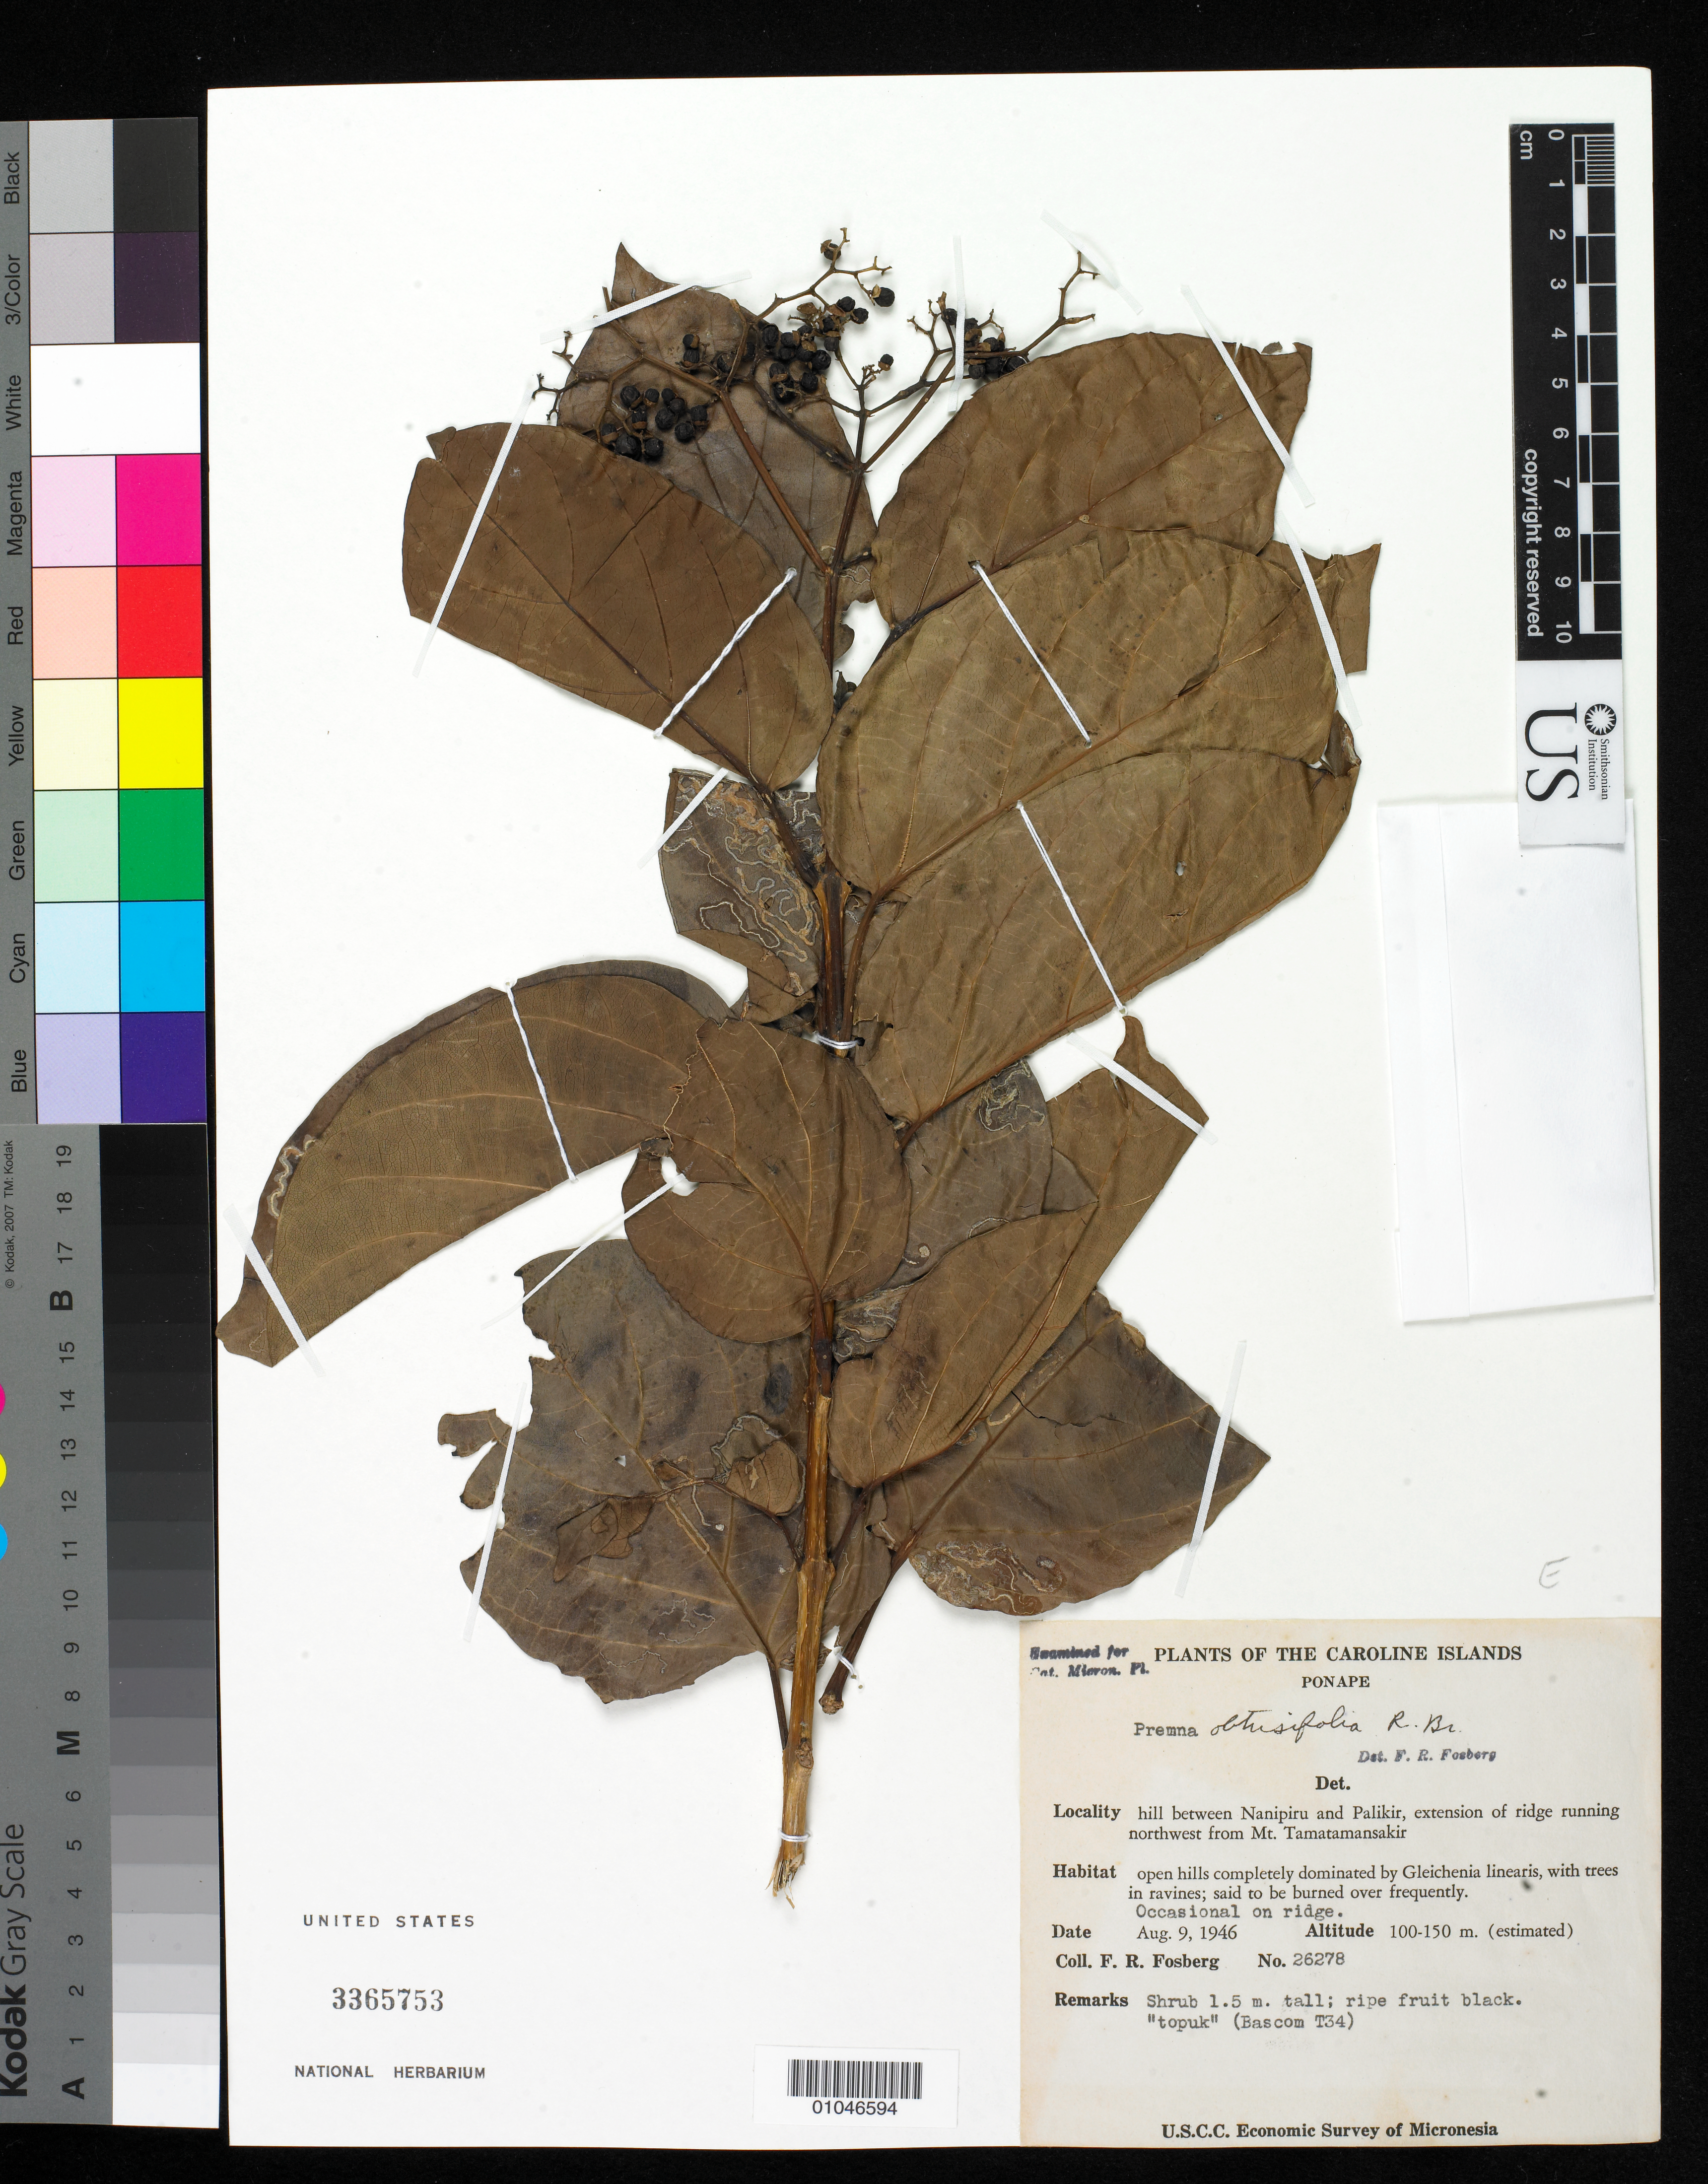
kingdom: Plantae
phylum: Tracheophyta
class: Magnoliopsida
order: Lamiales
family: Lamiaceae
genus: Premna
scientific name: Premna obtusifolia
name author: R. Br.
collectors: F. R. Fosberg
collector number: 03365753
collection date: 1946-08-09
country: Micronesia, Federated States of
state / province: Pohnpei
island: Pohnpei [Ponape]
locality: Hill between Nanipuiru and Palikir, extension of ridge running northwest from Mt. Tamatamansakir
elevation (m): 100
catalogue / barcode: US 3365753